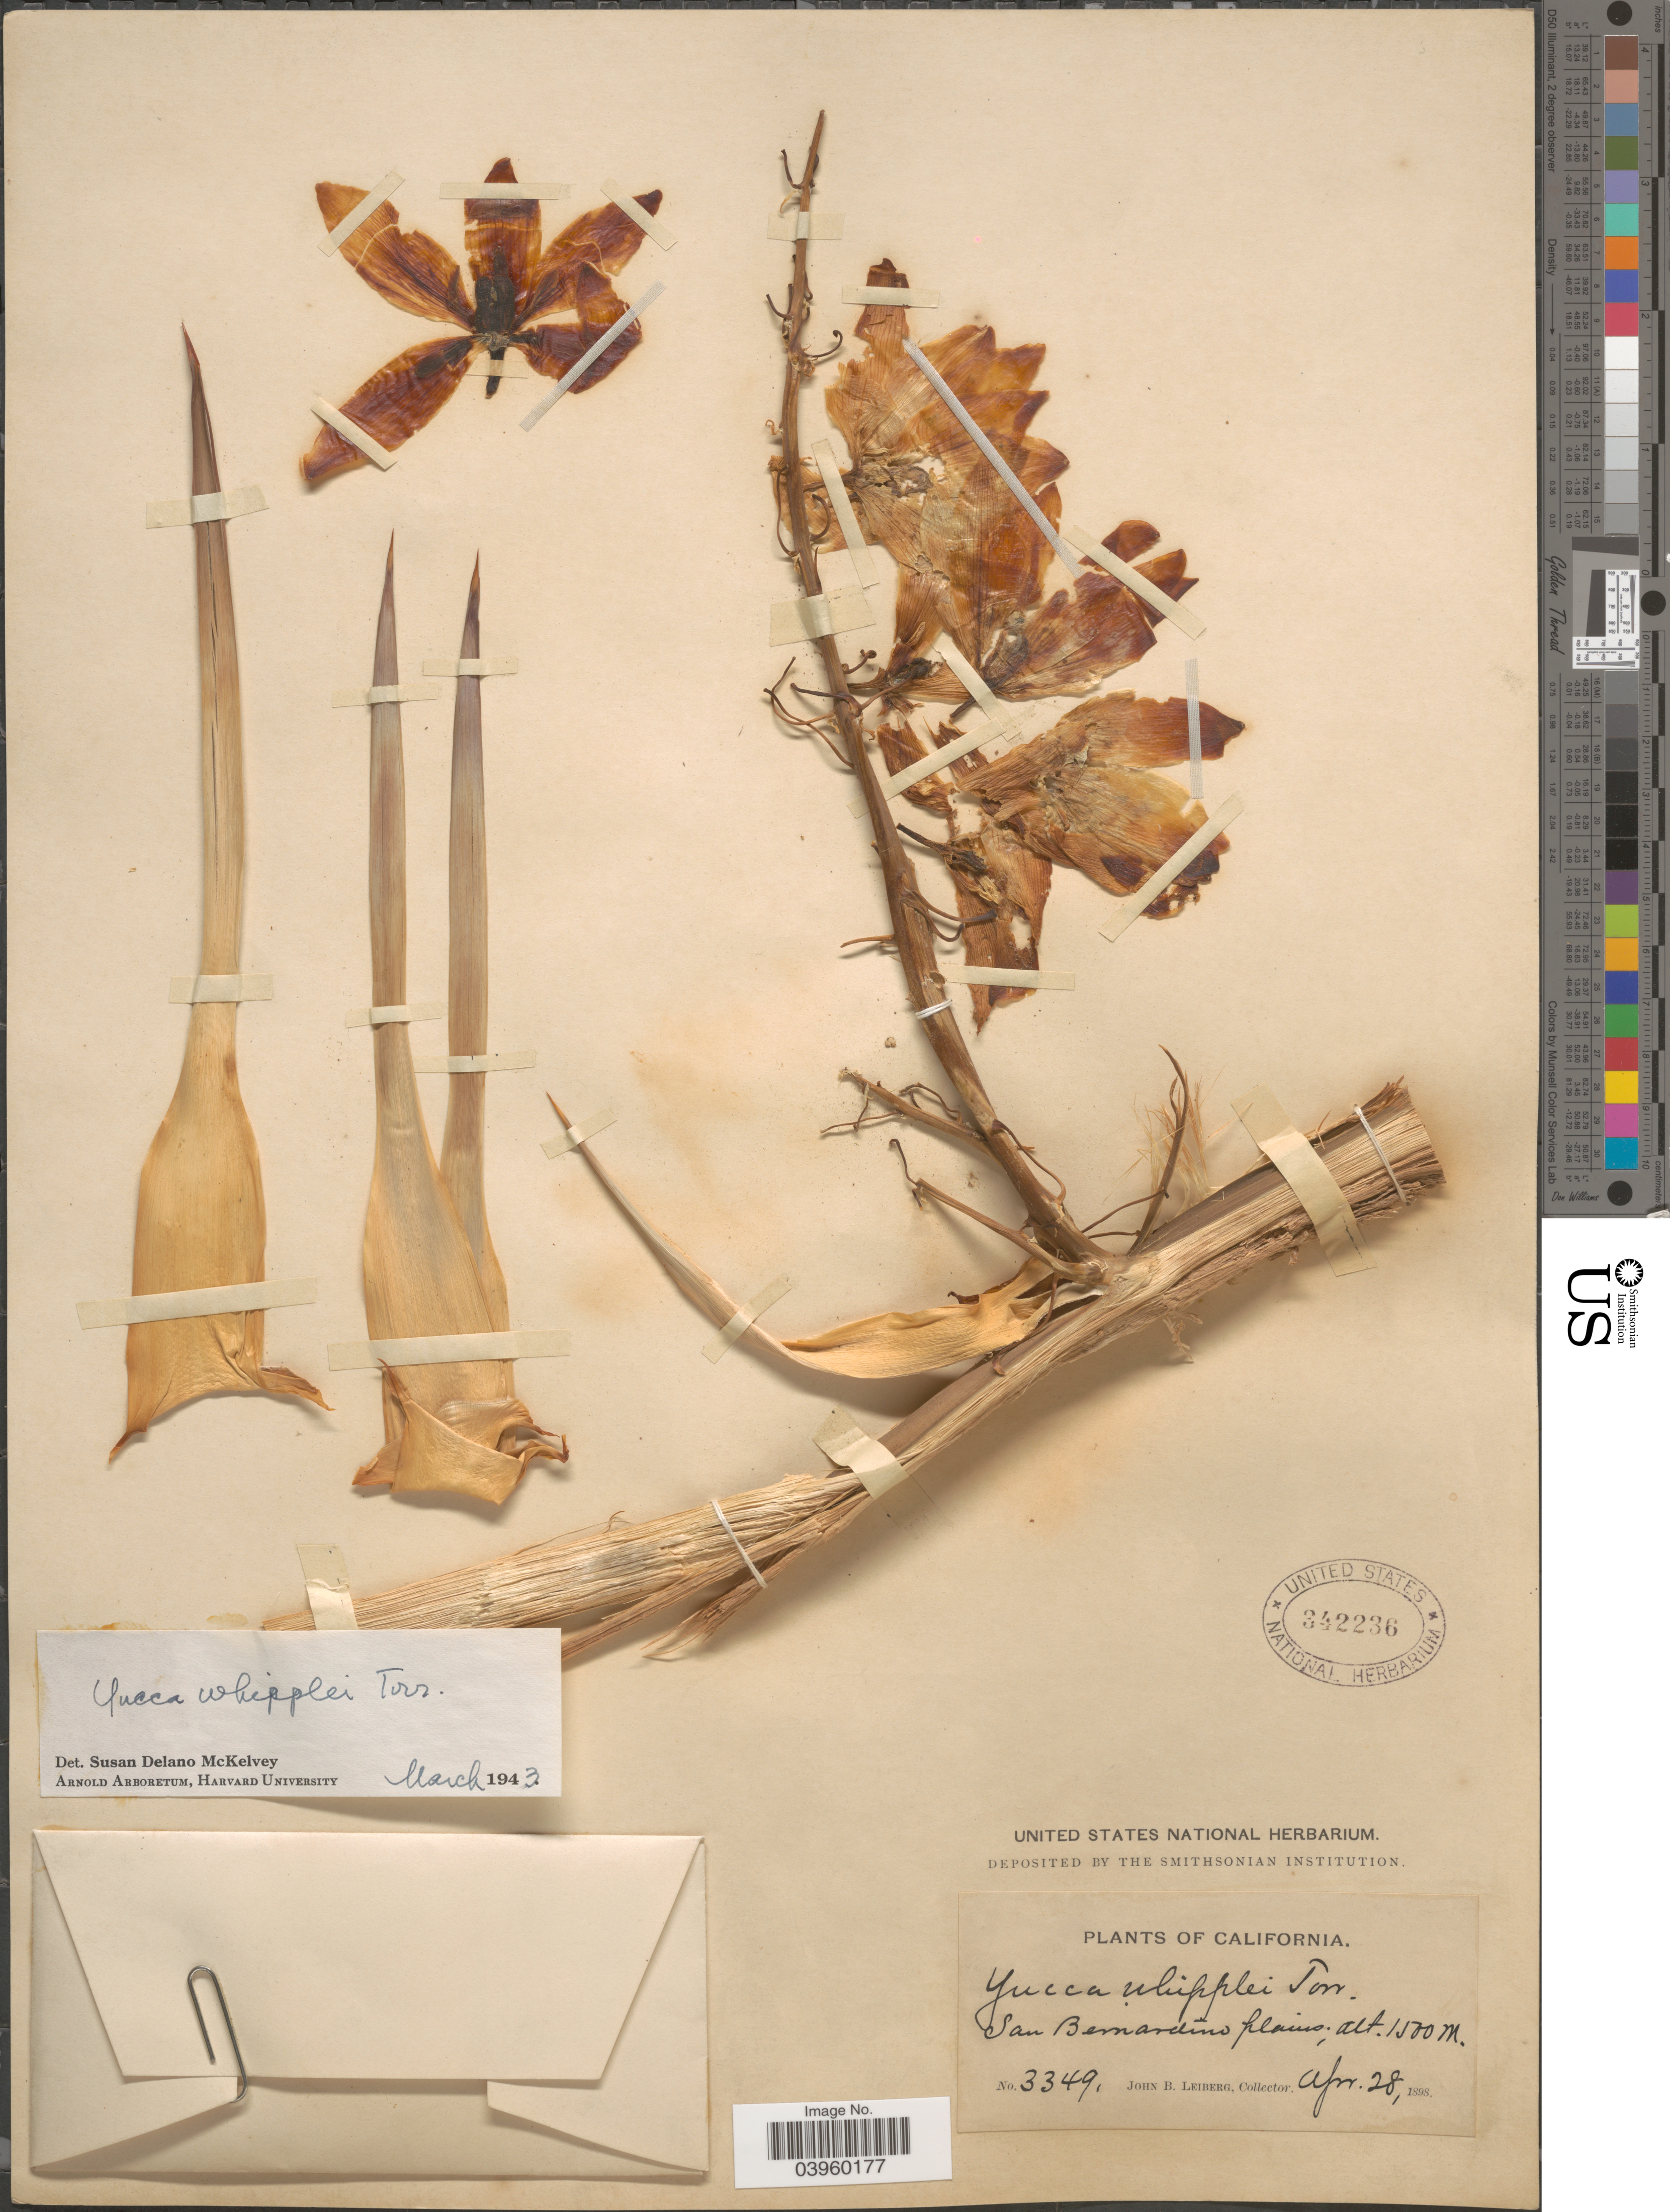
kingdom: Plantae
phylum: Tracheophyta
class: Liliopsida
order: Asparagales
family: Asparagaceae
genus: Yucca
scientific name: Yucca whipplei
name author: Torr.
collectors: J. B. Leiberg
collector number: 3349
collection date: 1898-04-28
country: United States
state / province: California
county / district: San Bernardino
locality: San Bernardino plains.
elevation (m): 1500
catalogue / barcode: US 342236